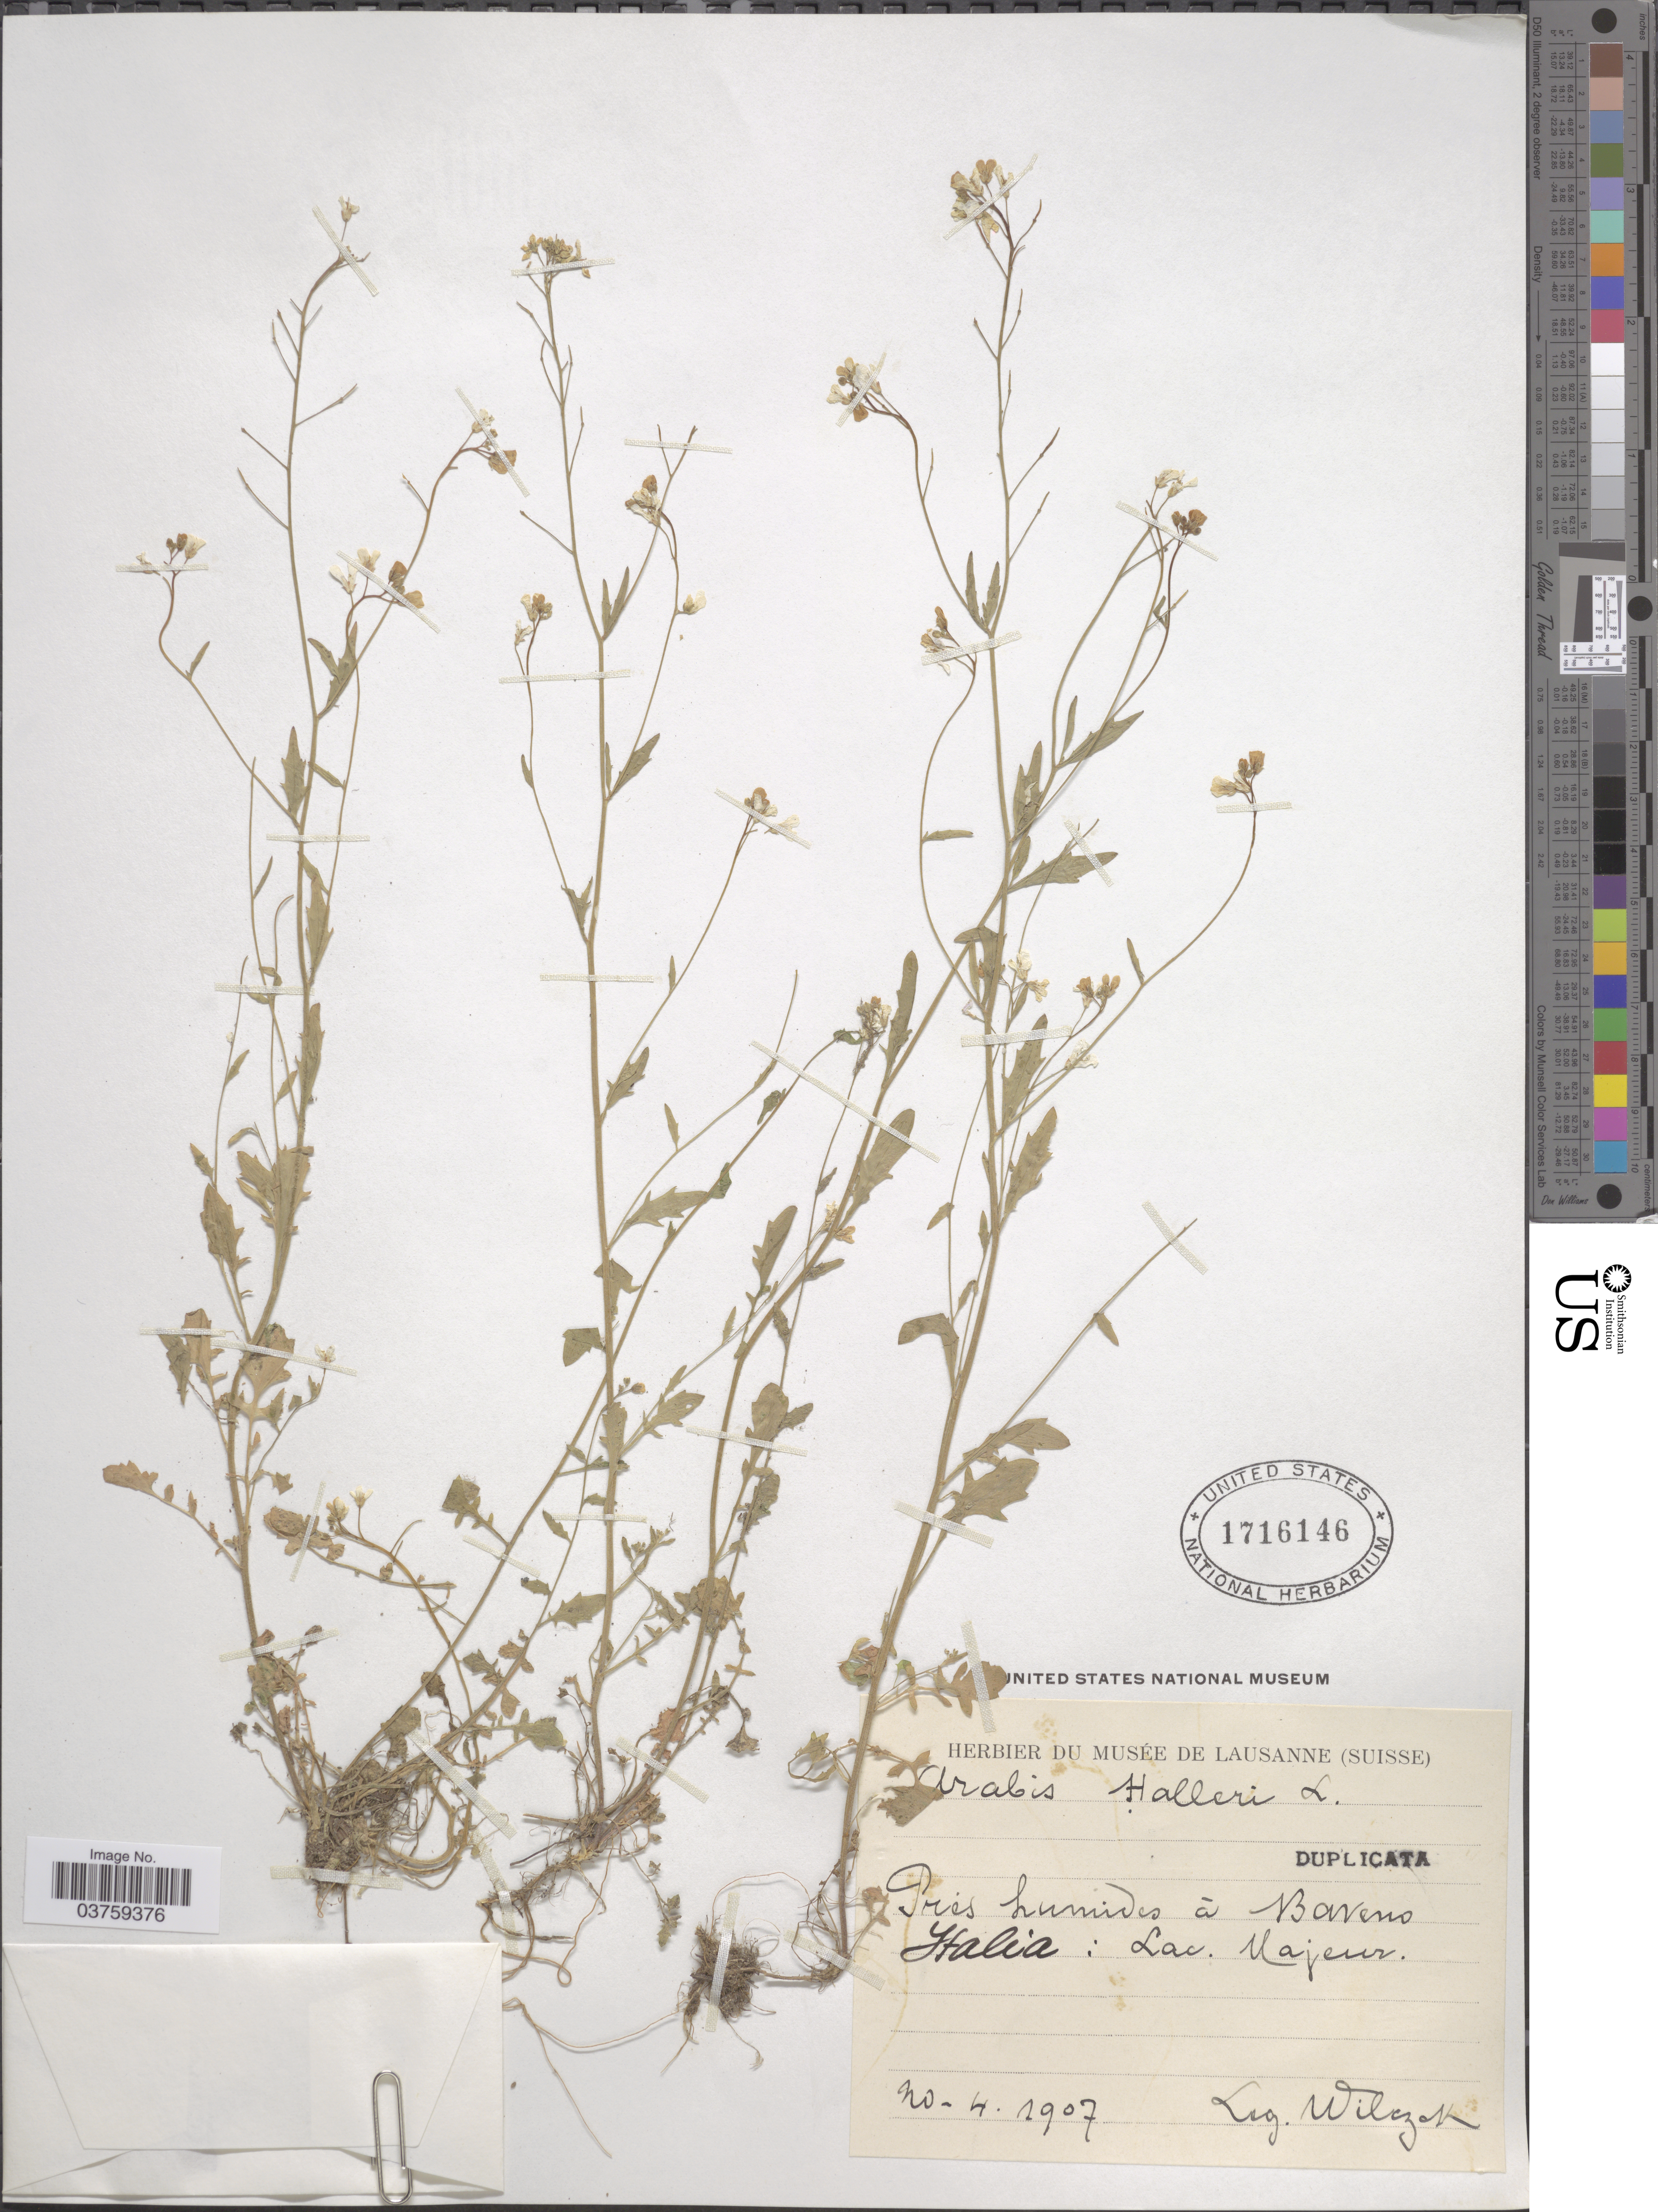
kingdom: Plantae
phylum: Tracheophyta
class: Magnoliopsida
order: Brassicales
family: Brassicaceae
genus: Arabis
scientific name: Arabis halleri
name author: L.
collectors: Wilczek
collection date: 1907-04-20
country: Italy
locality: Pres humides á Baveno. Italia: Lac. Majeur.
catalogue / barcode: US 1716146